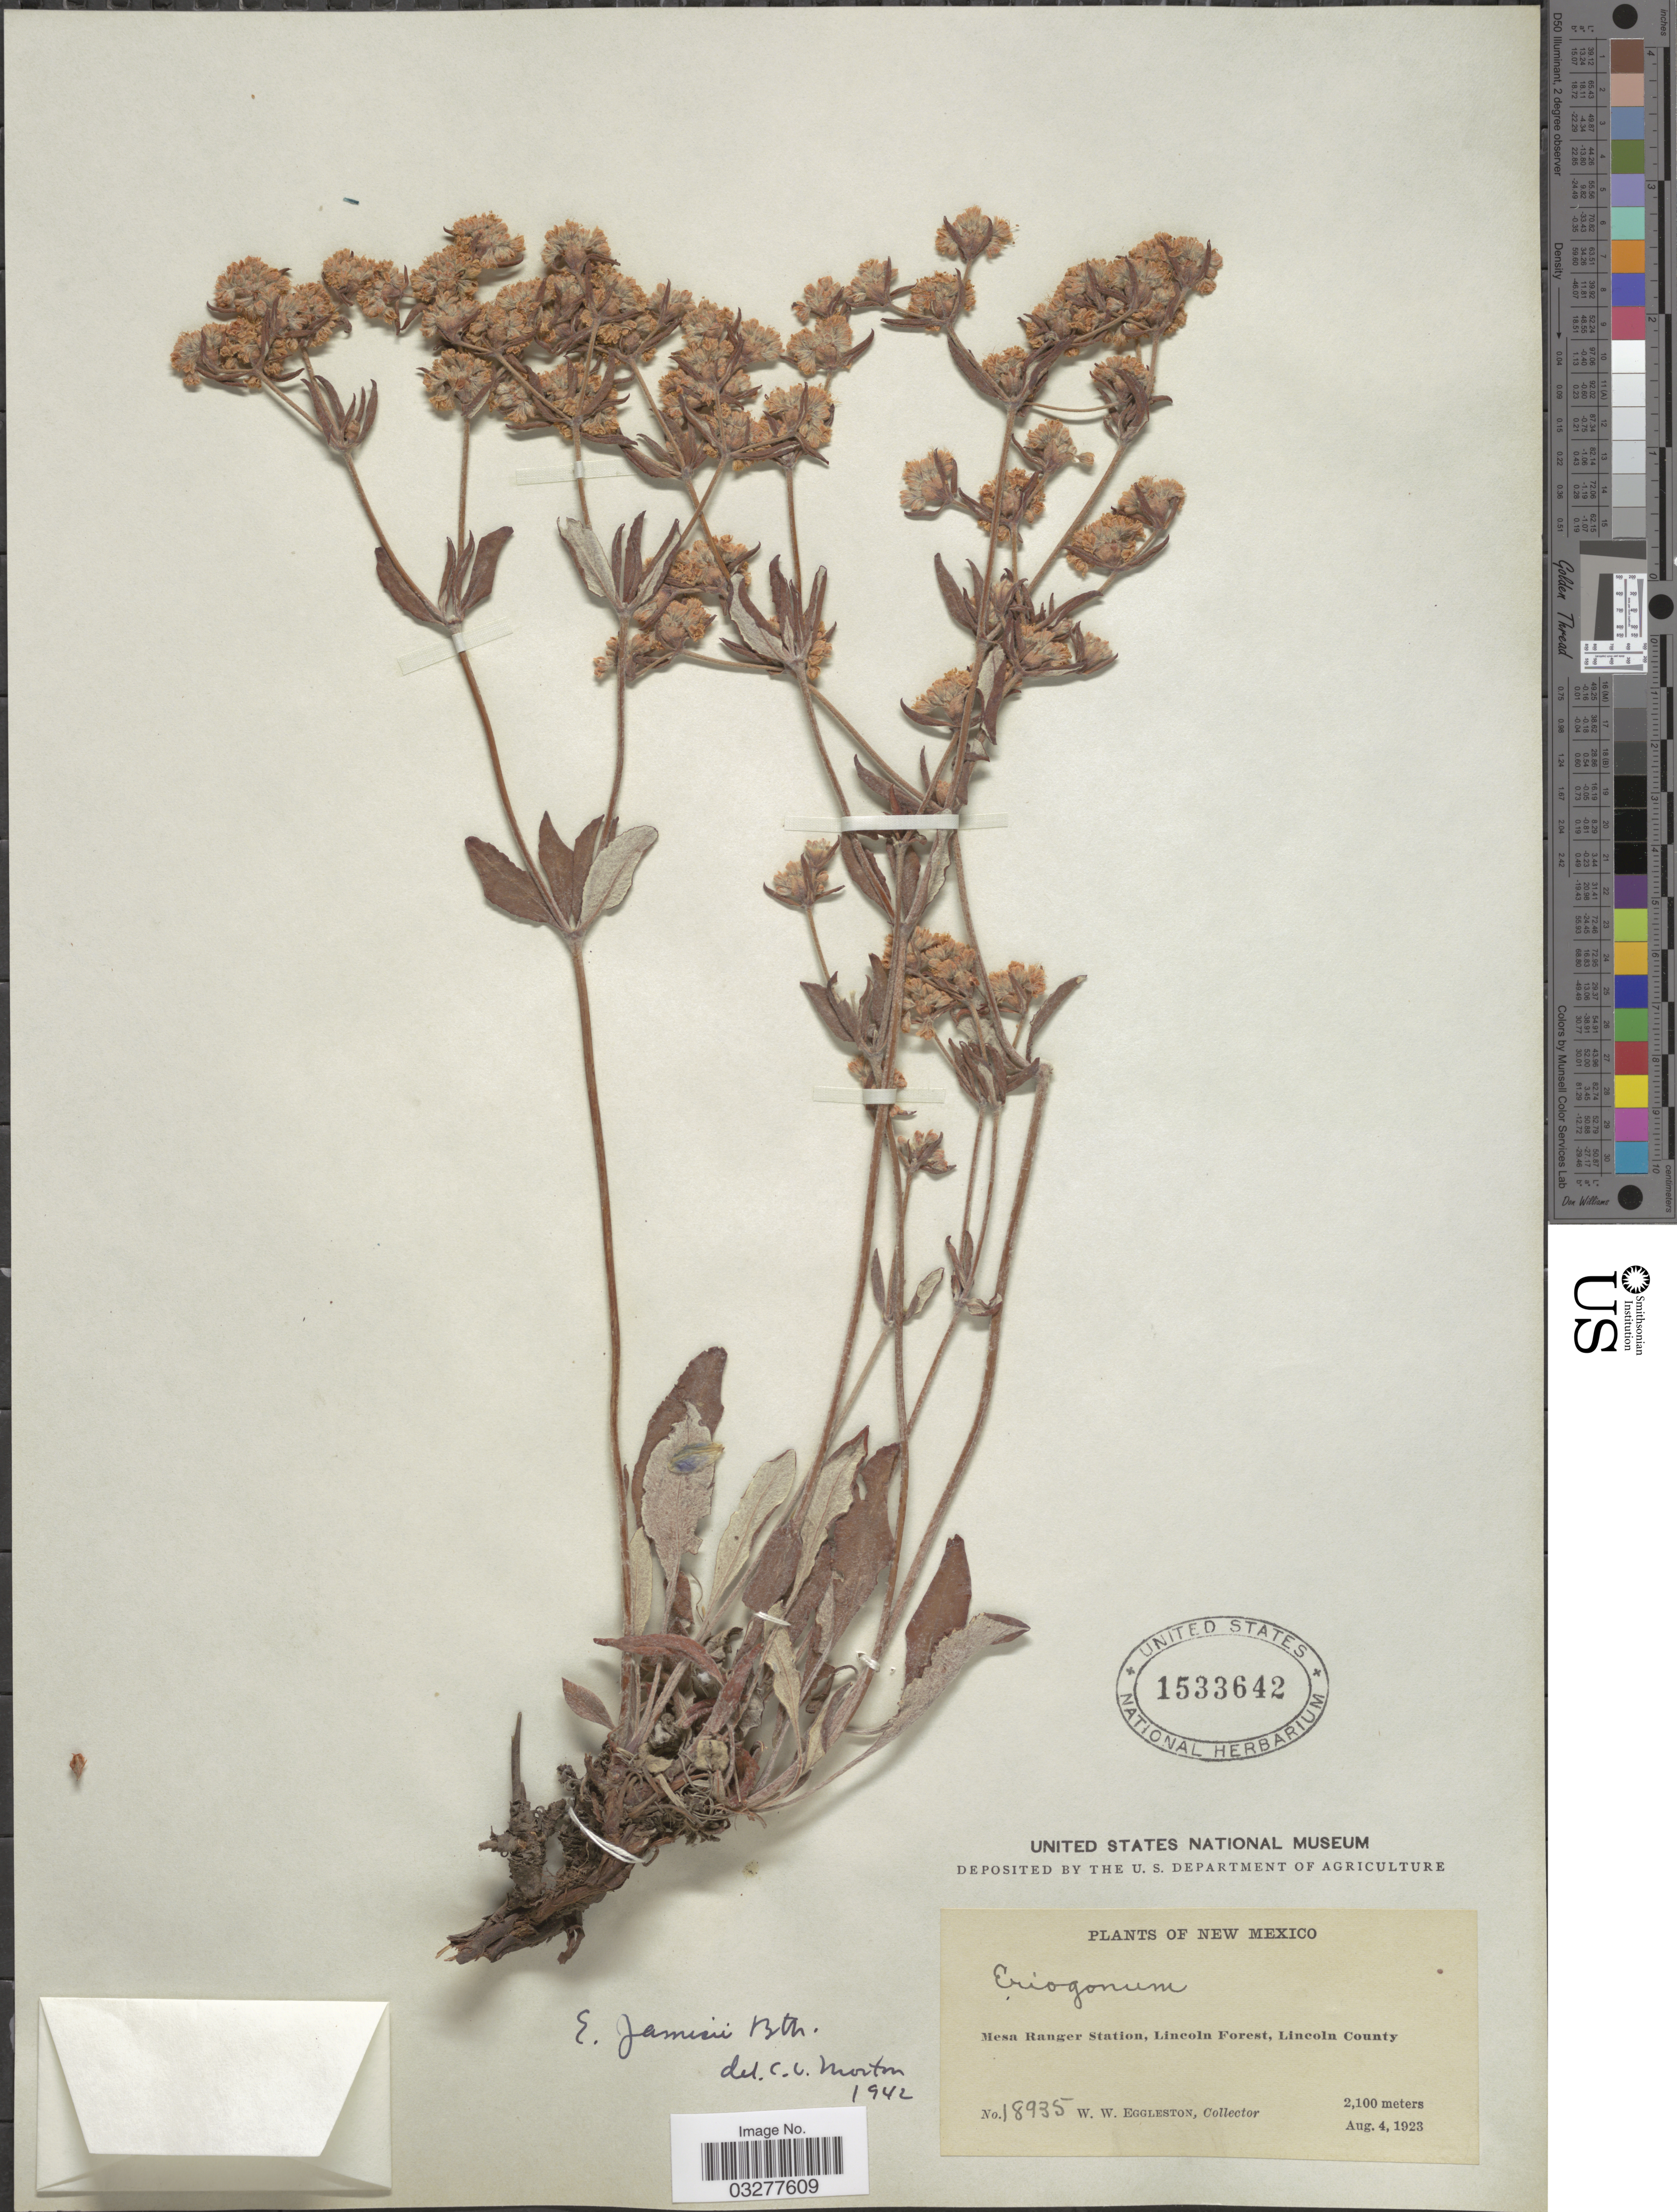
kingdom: Plantae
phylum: Tracheophyta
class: Magnoliopsida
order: Caryophyllales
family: Polygonaceae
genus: Eriogonum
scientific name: Eriogonum jamesii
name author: Benth.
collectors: W. W. Eggleston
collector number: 18935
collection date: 1923-08-04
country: United States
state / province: New Mexico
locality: Mesa Ranger Station, Lincoln Forest, Lincoln County.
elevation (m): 2100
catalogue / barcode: US 1533642